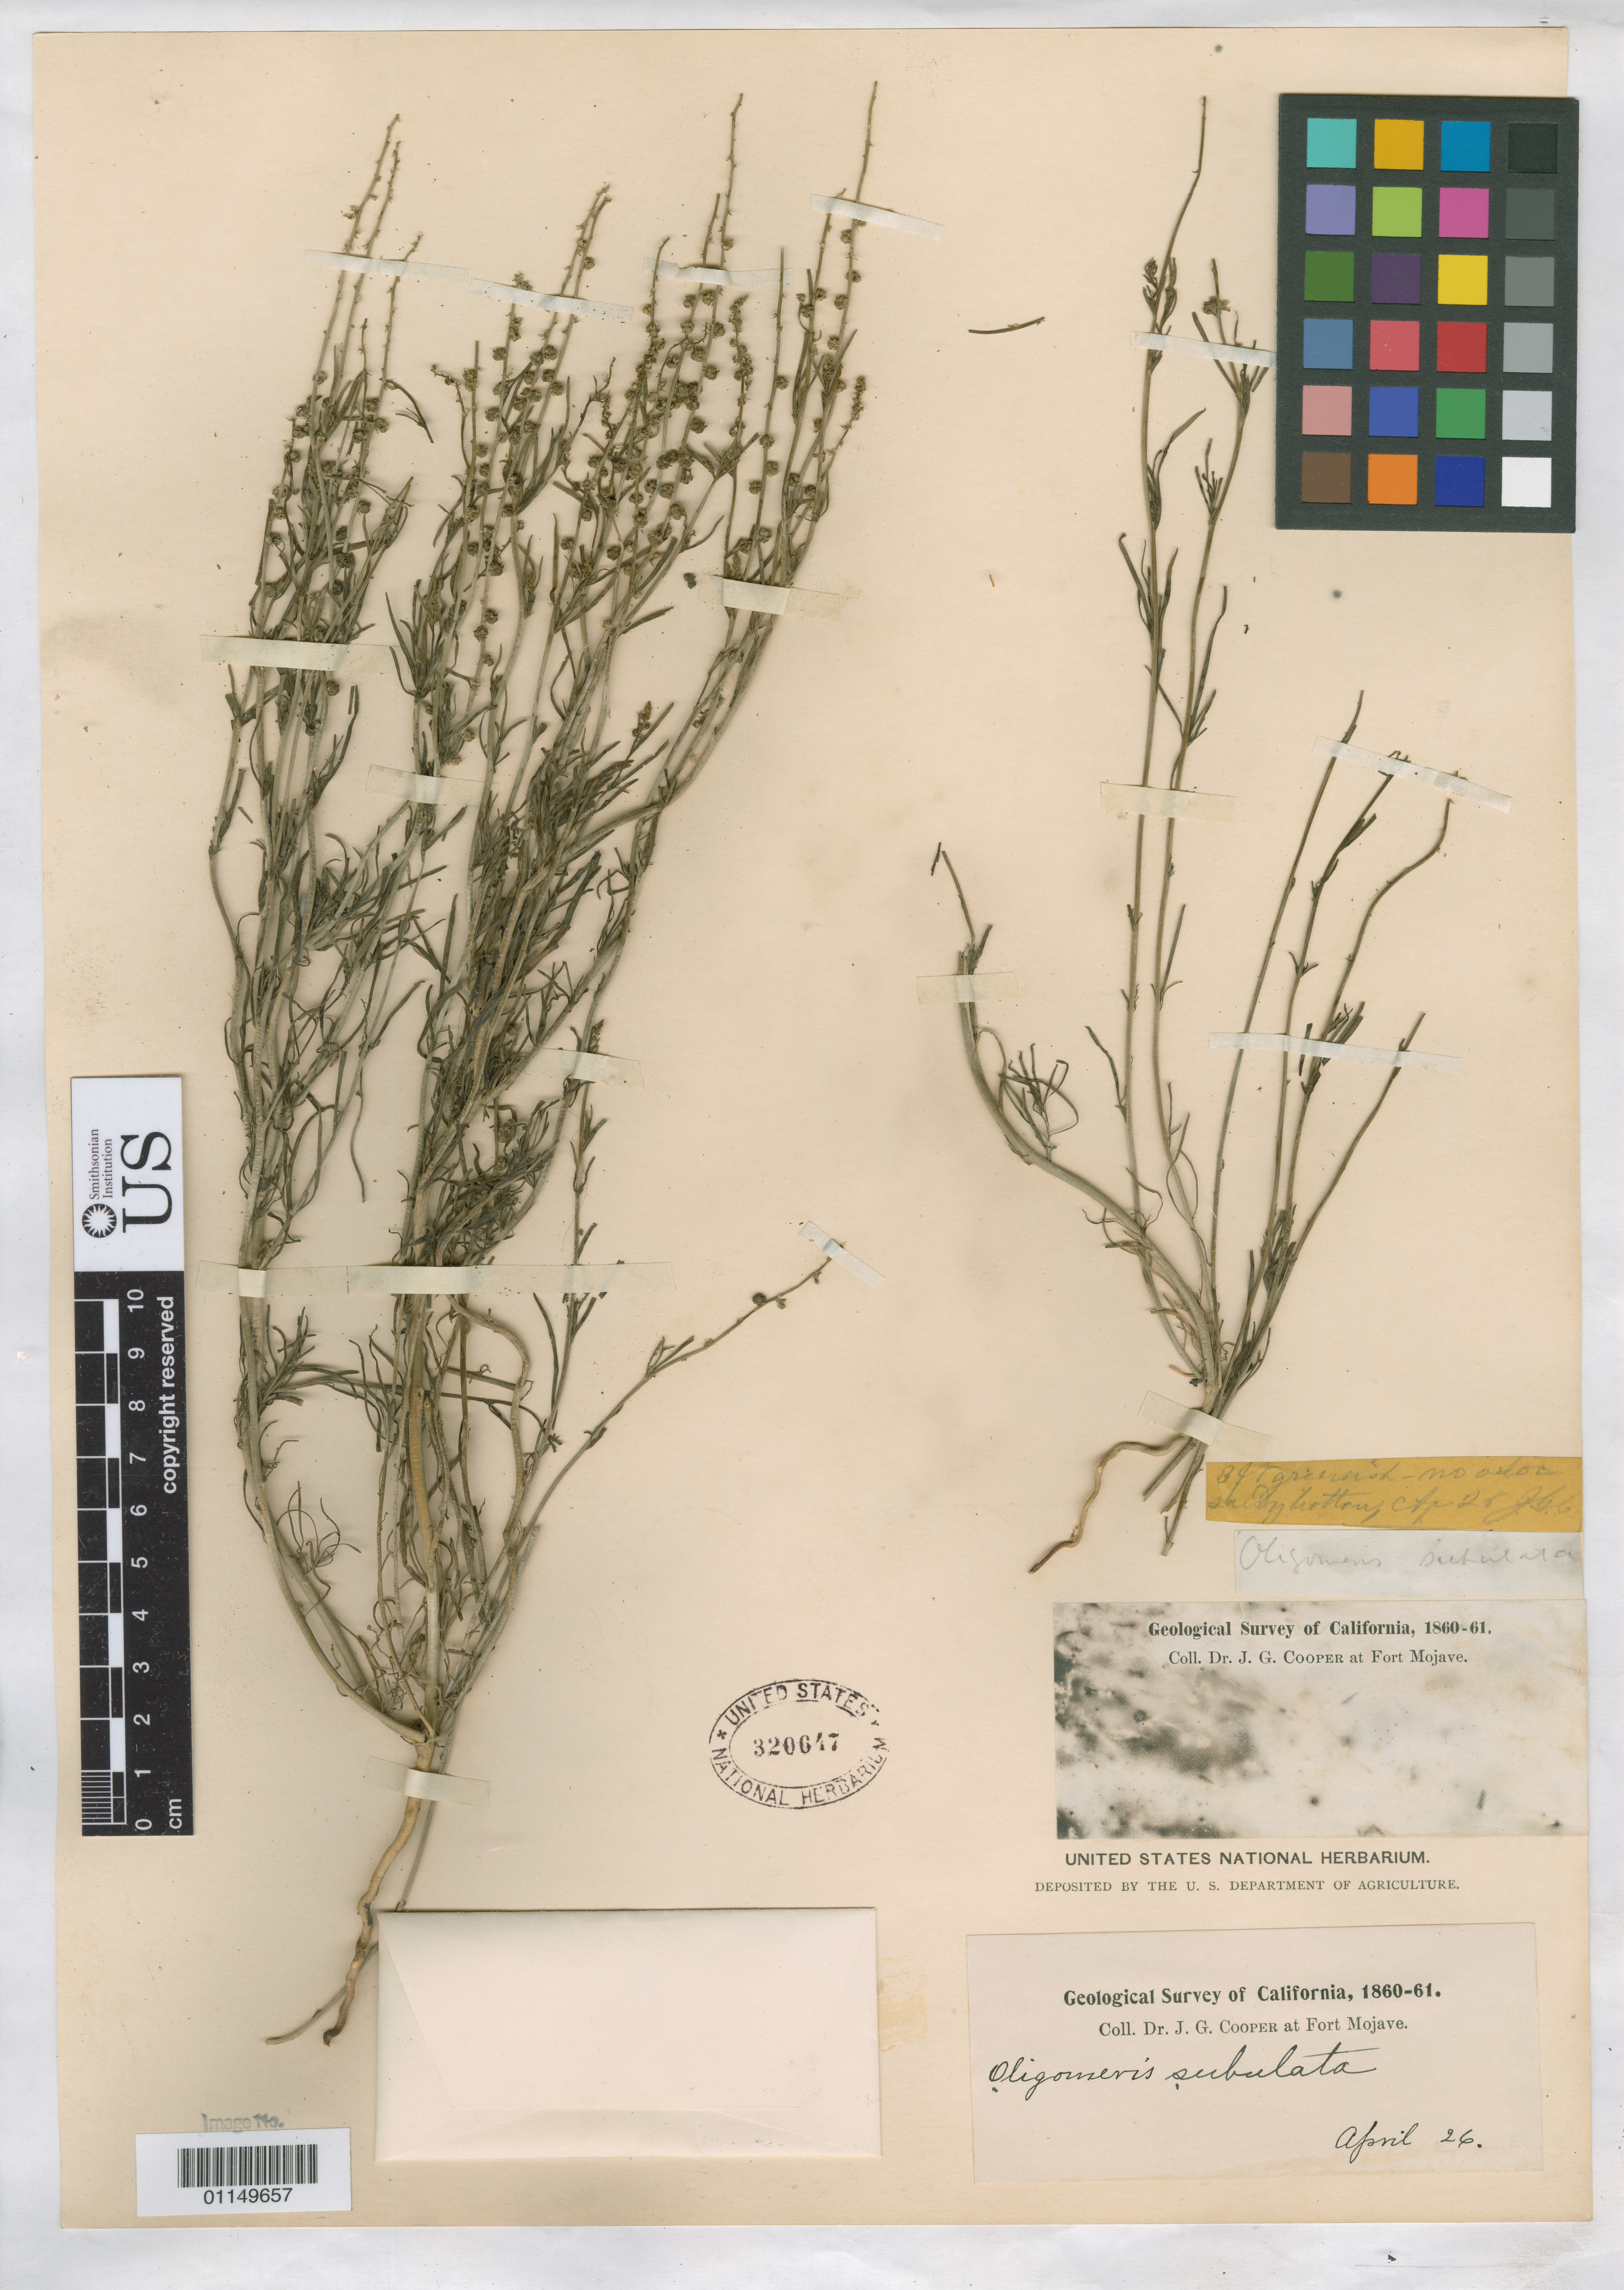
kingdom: Plantae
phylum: Tracheophyta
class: Magnoliopsida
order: Brassicales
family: Resedaceae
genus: Oligomeris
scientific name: Oligomeris subulata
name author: Webb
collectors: J. G. Cooper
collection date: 1860-04-26/1861-04-26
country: United States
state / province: California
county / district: San Bernardino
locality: Fort Mojave.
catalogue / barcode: US 320647